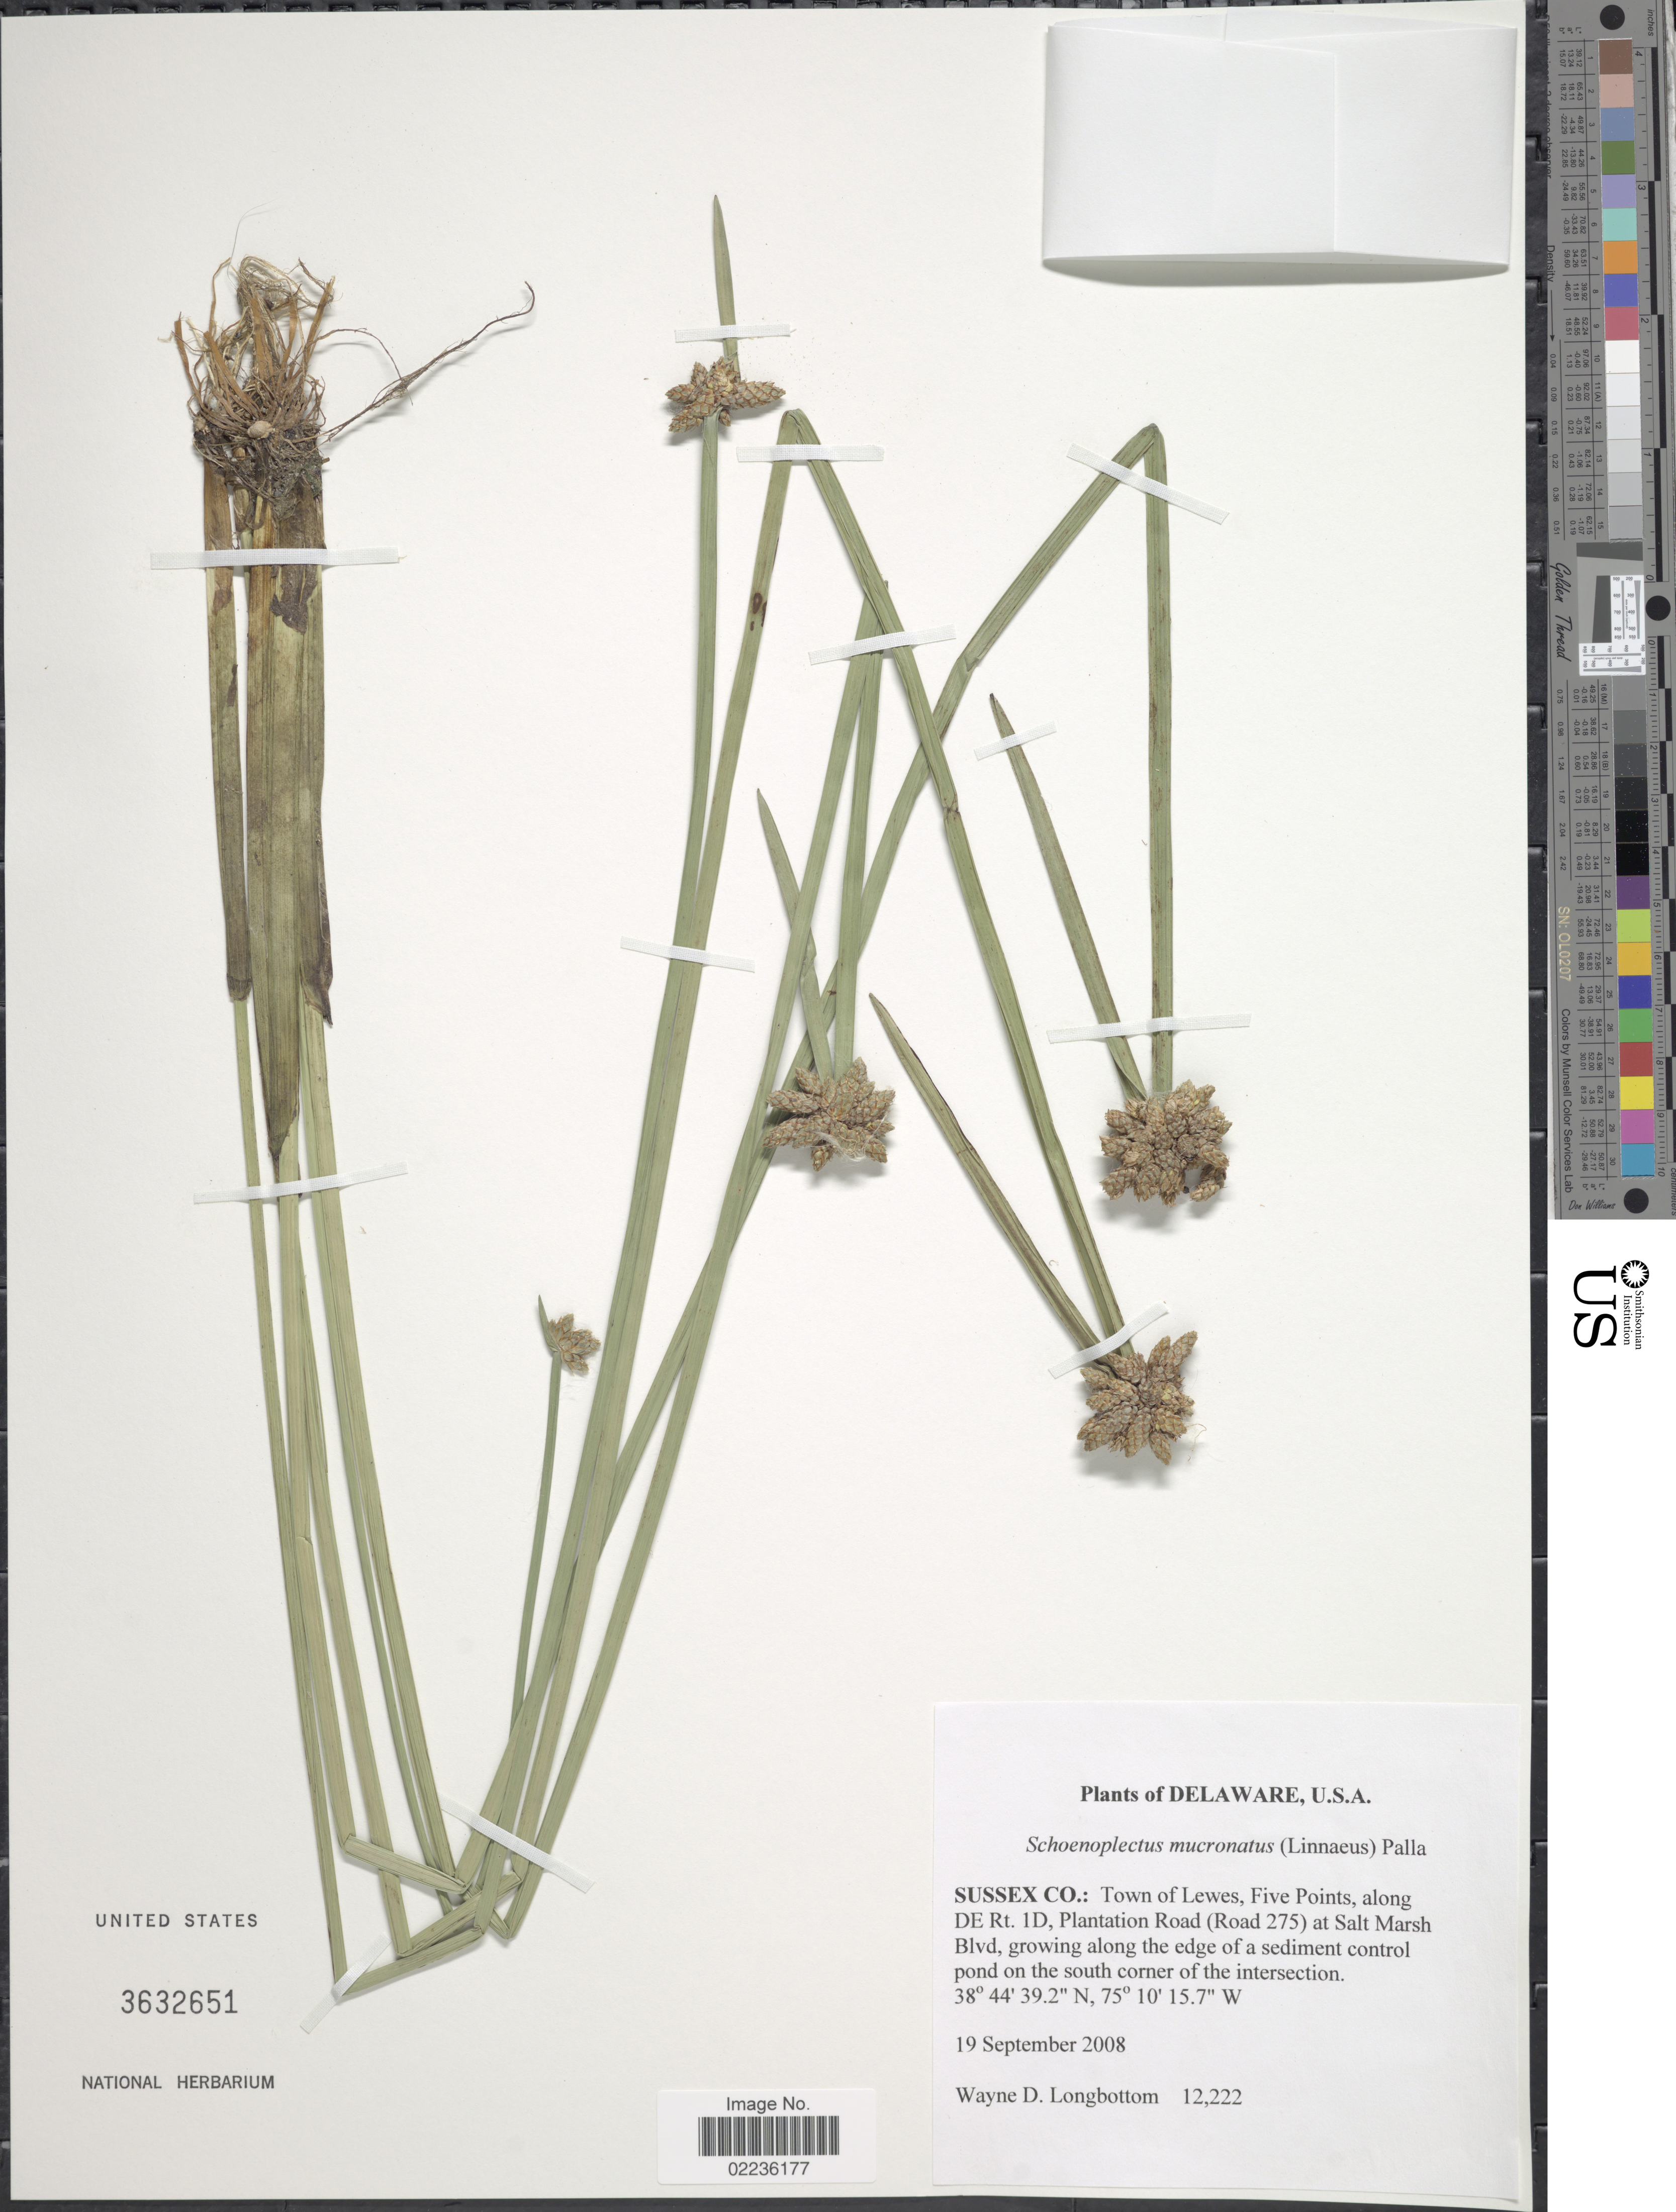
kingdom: Plantae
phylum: Tracheophyta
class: Liliopsida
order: Poales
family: Cyperaceae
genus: Schoenoplectus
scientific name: Schoenoplectus mucronatus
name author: (L.) Palla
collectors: W. D. Longbottom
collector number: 12222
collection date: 2008-09-19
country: United States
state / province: Delaware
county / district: Sussex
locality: U.S.A. Sussex Co.: Town of Lewes, Five Points, along DE Rt. 1D, Plantation Road (Road 275) at Salt Marsh Blvd, growing along the edge of a sediment control pond on the south corner of the intersection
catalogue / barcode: US 3632651